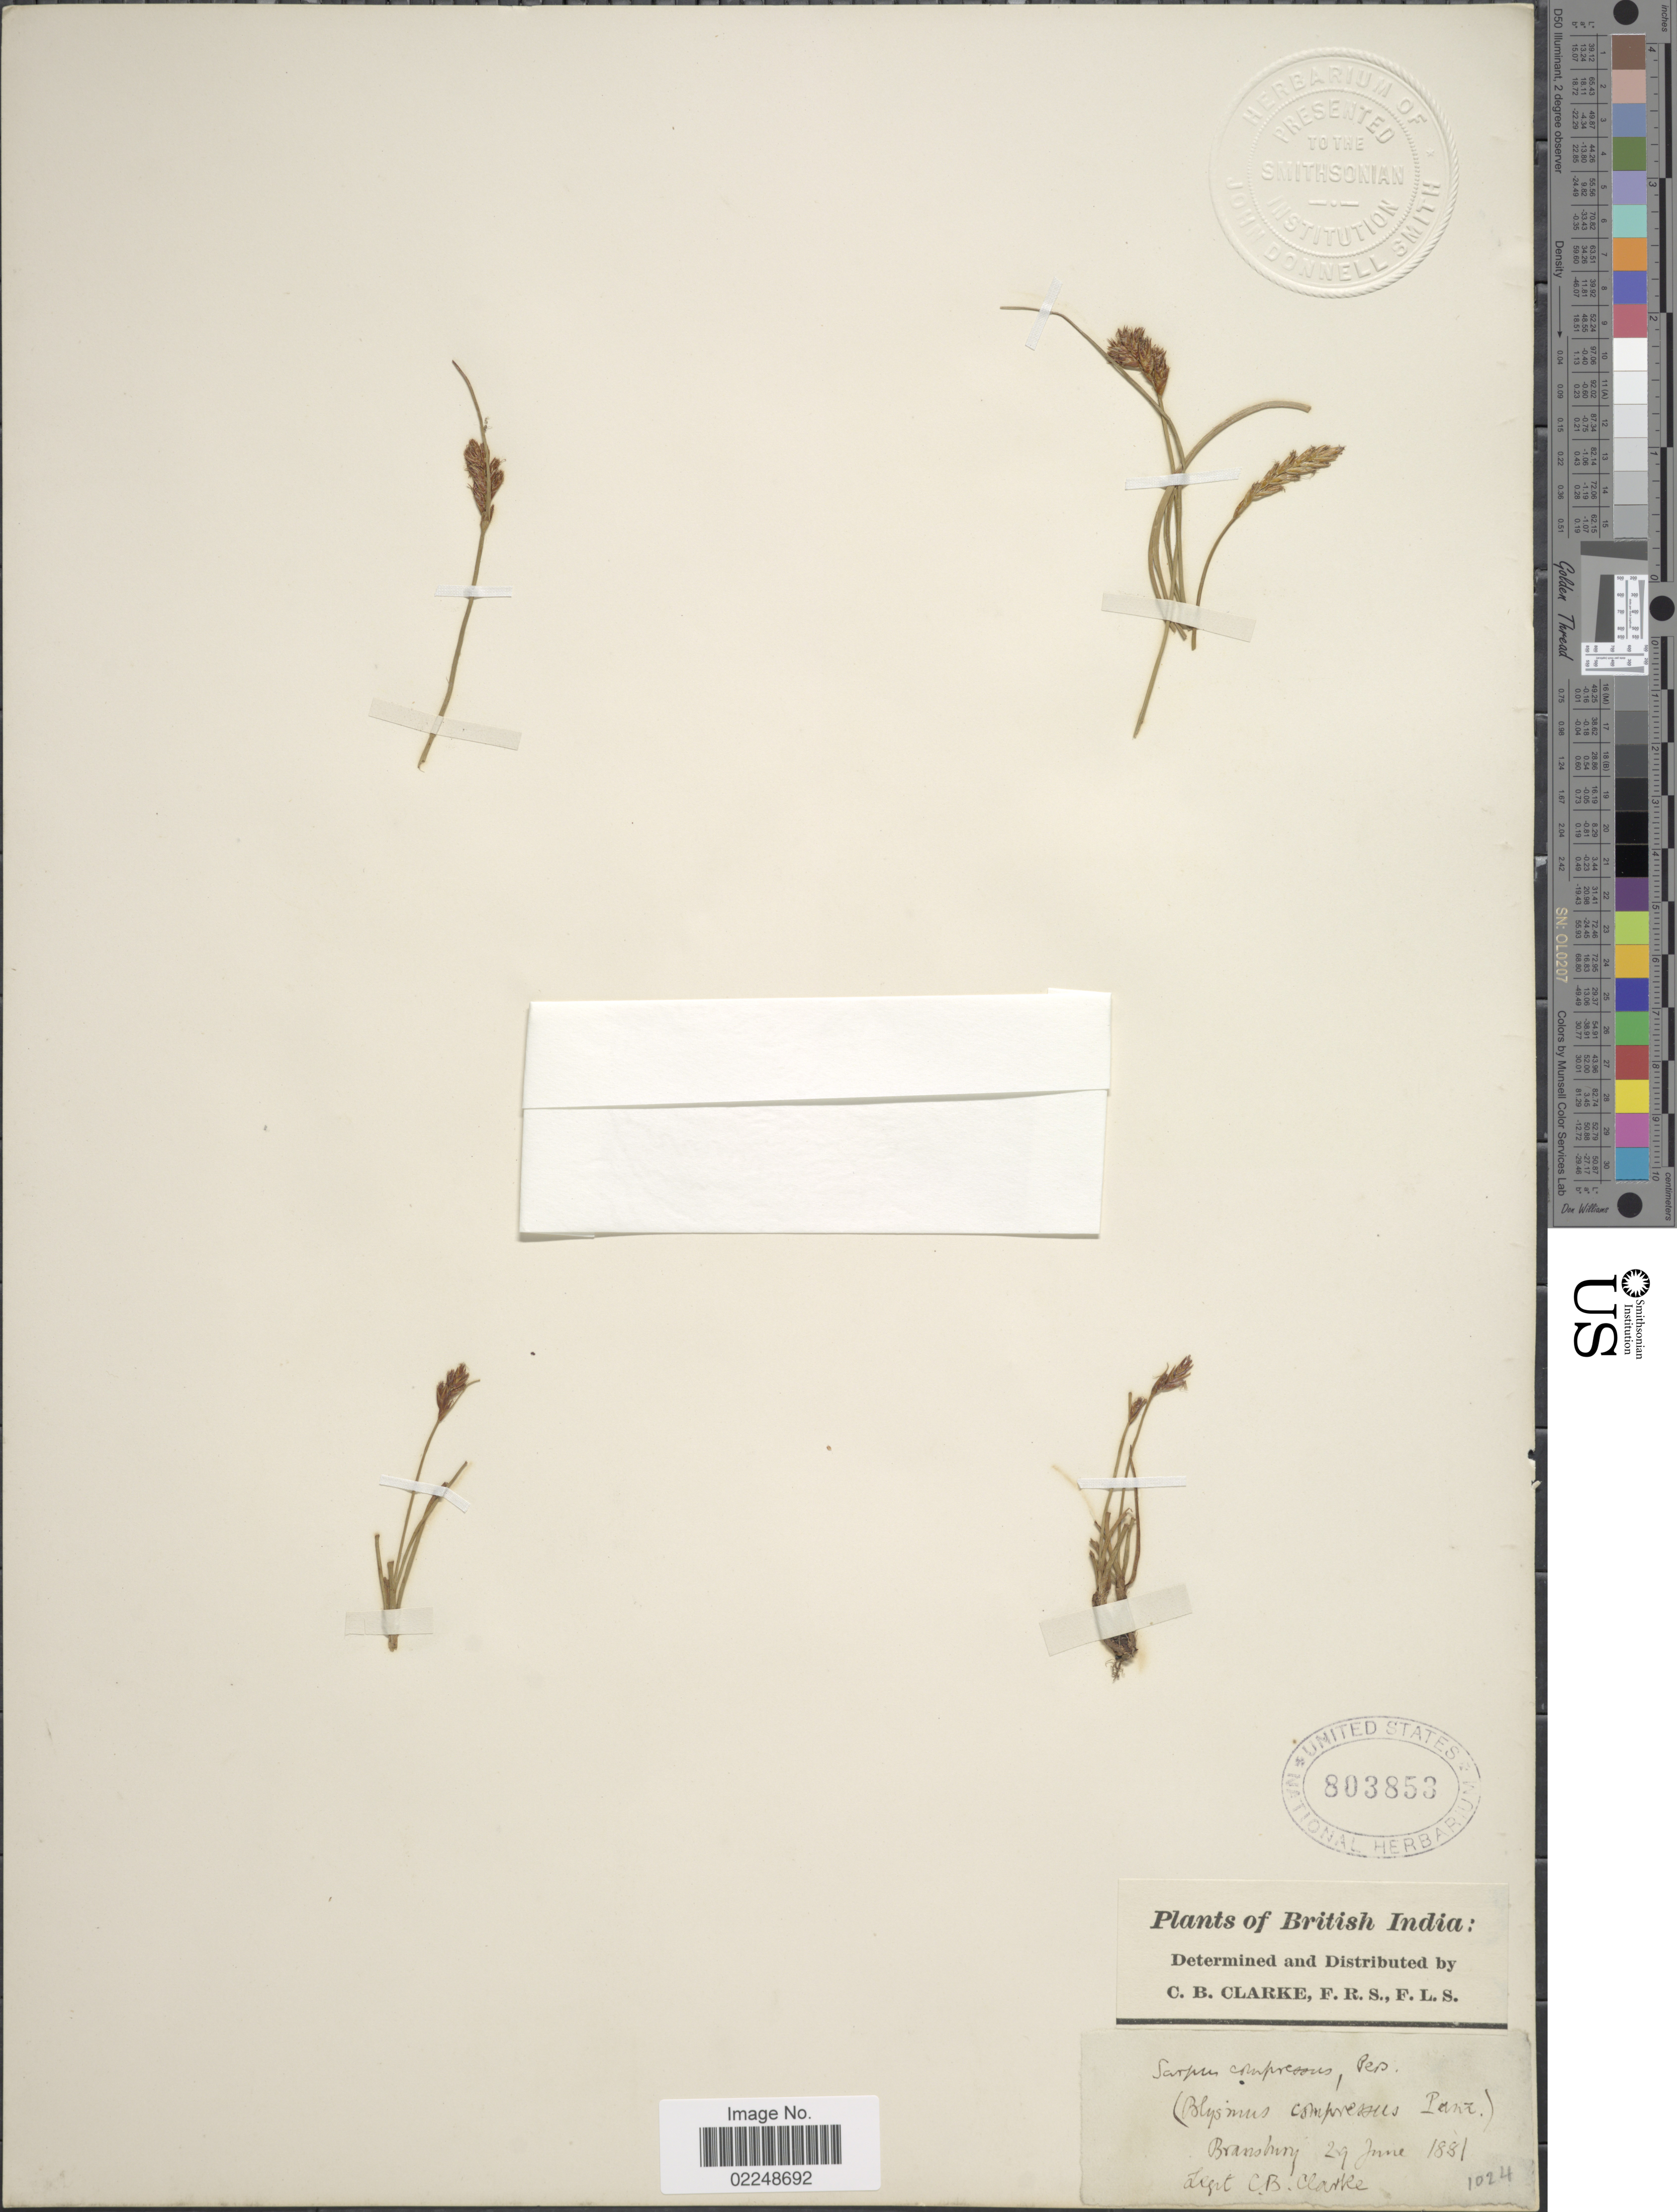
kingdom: Plantae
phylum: Tracheophyta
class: Liliopsida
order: Poales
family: Cyperaceae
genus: Blysmus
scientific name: Blysmus compressus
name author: (L.) Panzer ex Link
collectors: C. B. Clarke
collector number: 1024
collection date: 1881-06-29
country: India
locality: British India, Bransbury [interpreted]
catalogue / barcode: US 803853